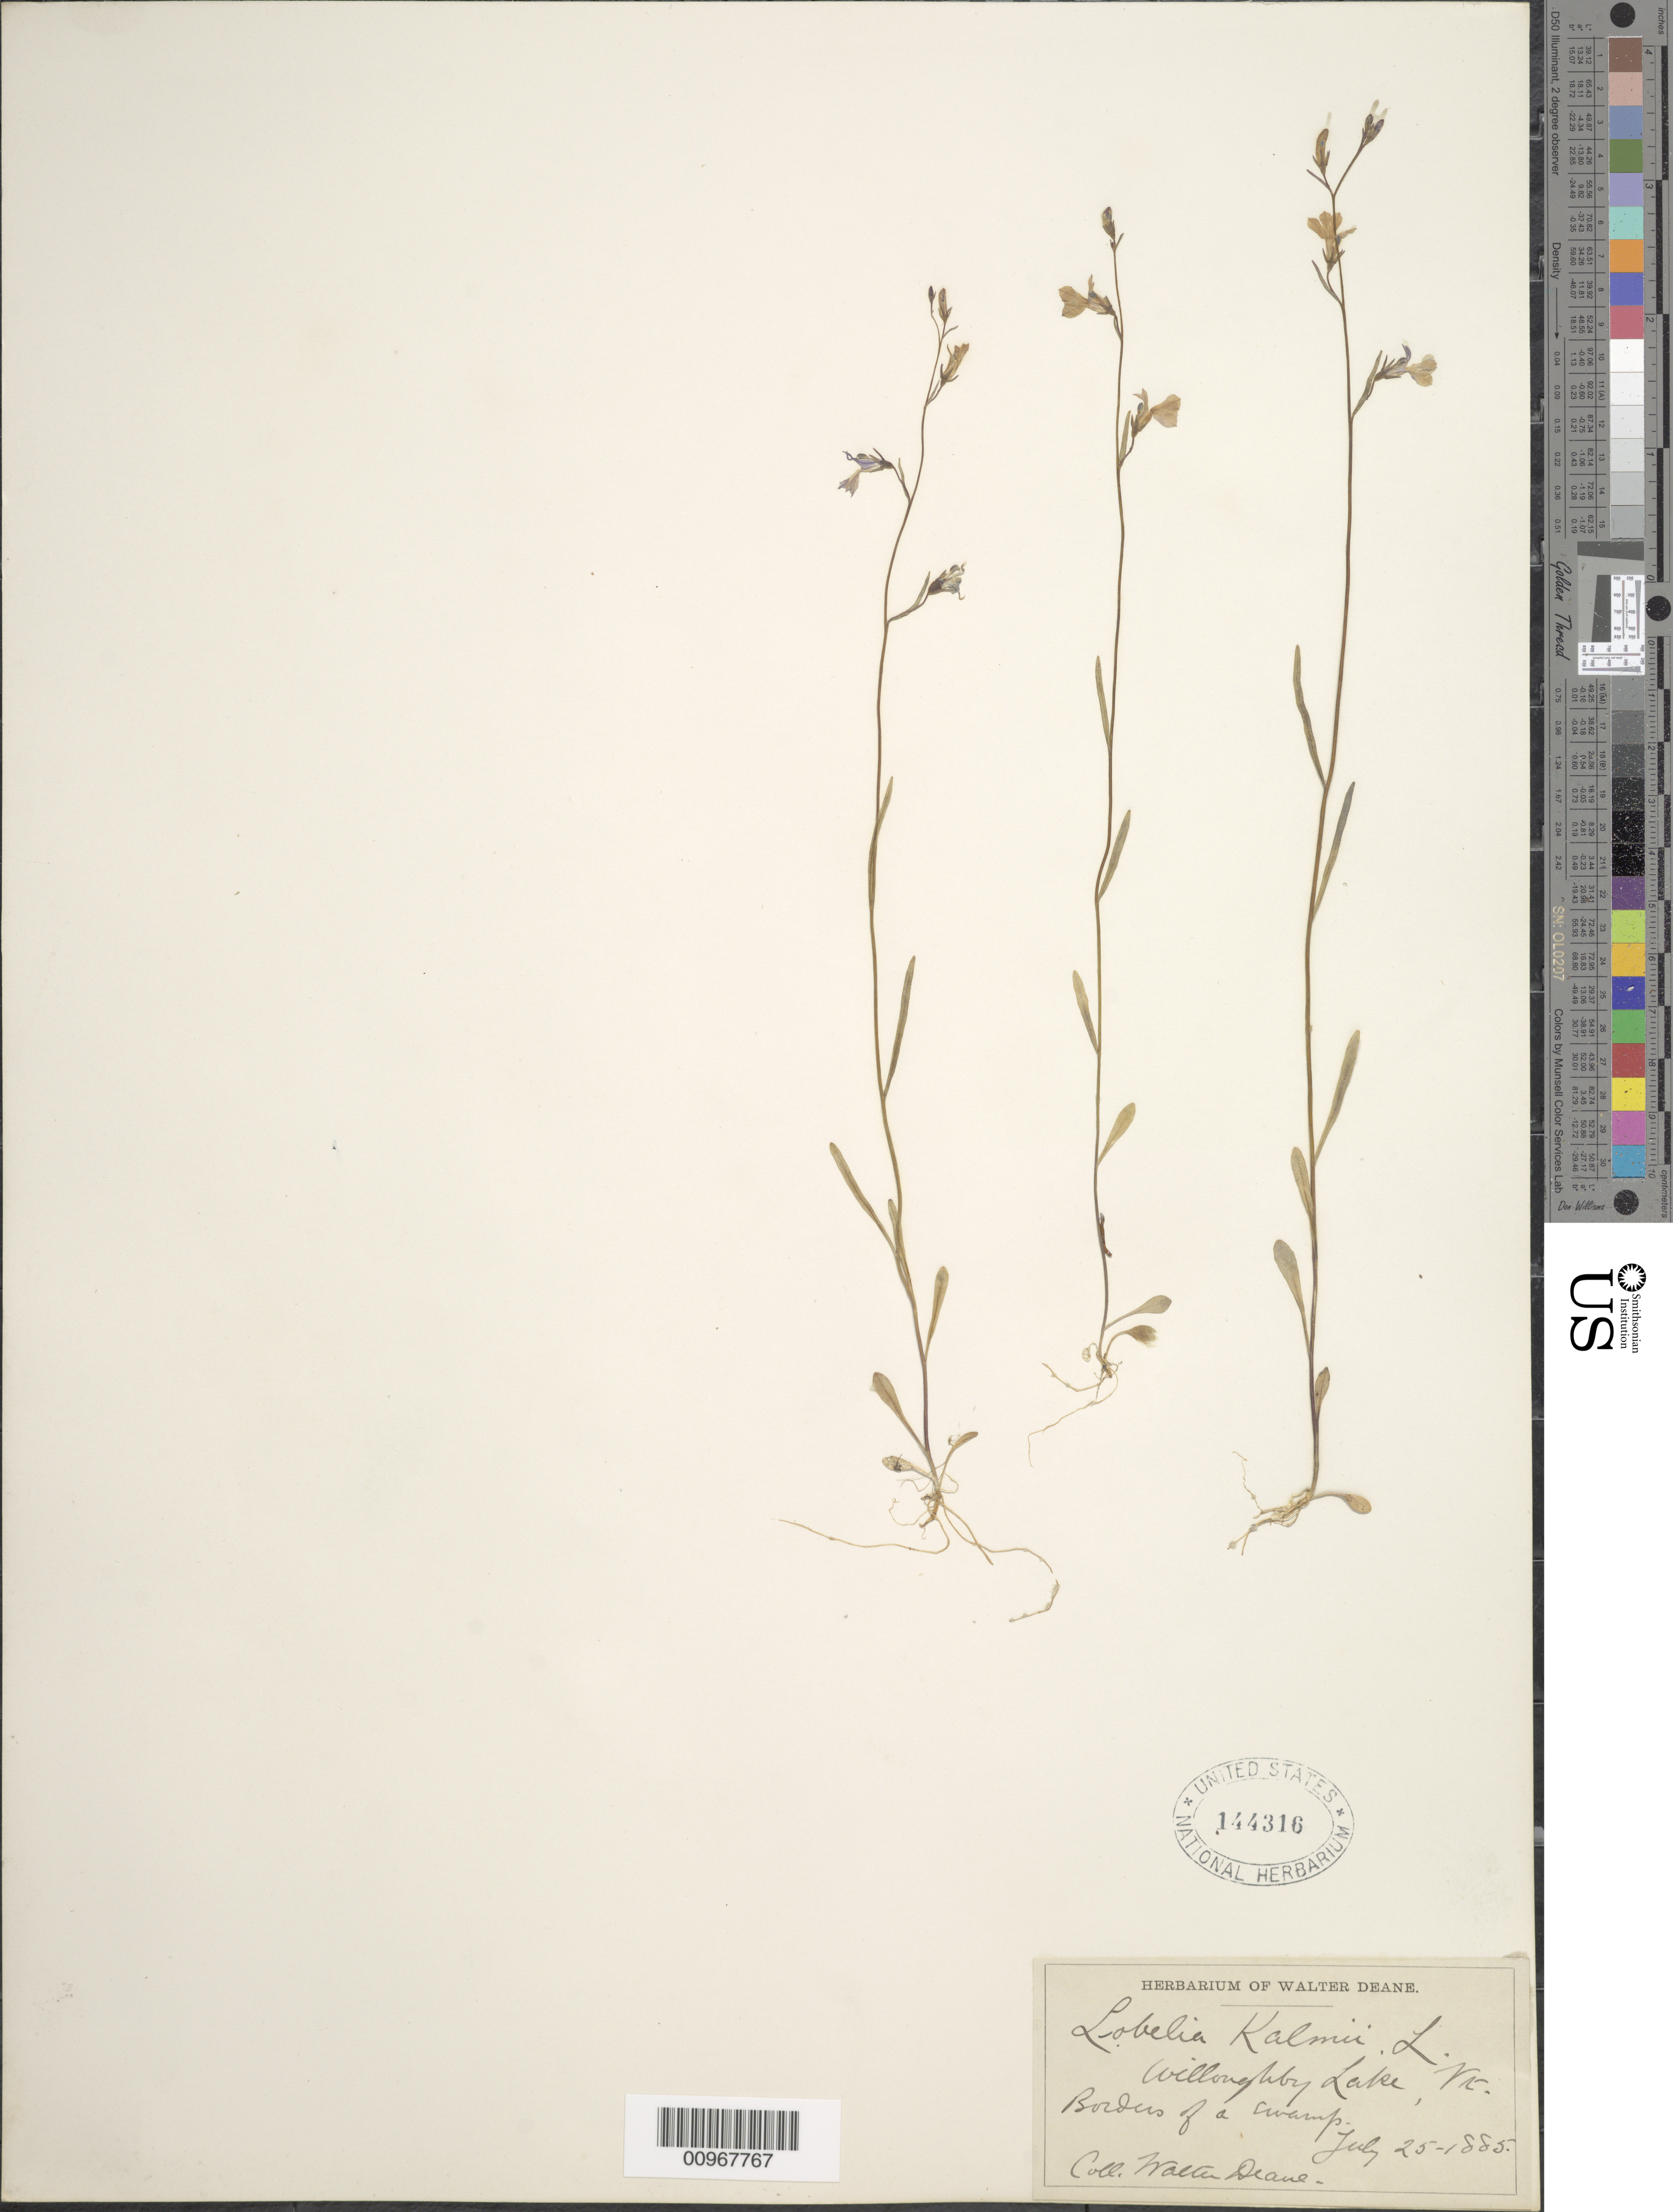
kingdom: Plantae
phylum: Tracheophyta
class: Magnoliopsida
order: Asterales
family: Campanulaceae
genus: Lobelia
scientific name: Lobelia kalmii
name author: L.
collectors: W. Deane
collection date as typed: July 25, 1885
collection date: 1885-07-25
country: United States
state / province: Vermont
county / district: Orleans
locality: Willoughby Lake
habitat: borders of a swamp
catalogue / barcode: US 144316